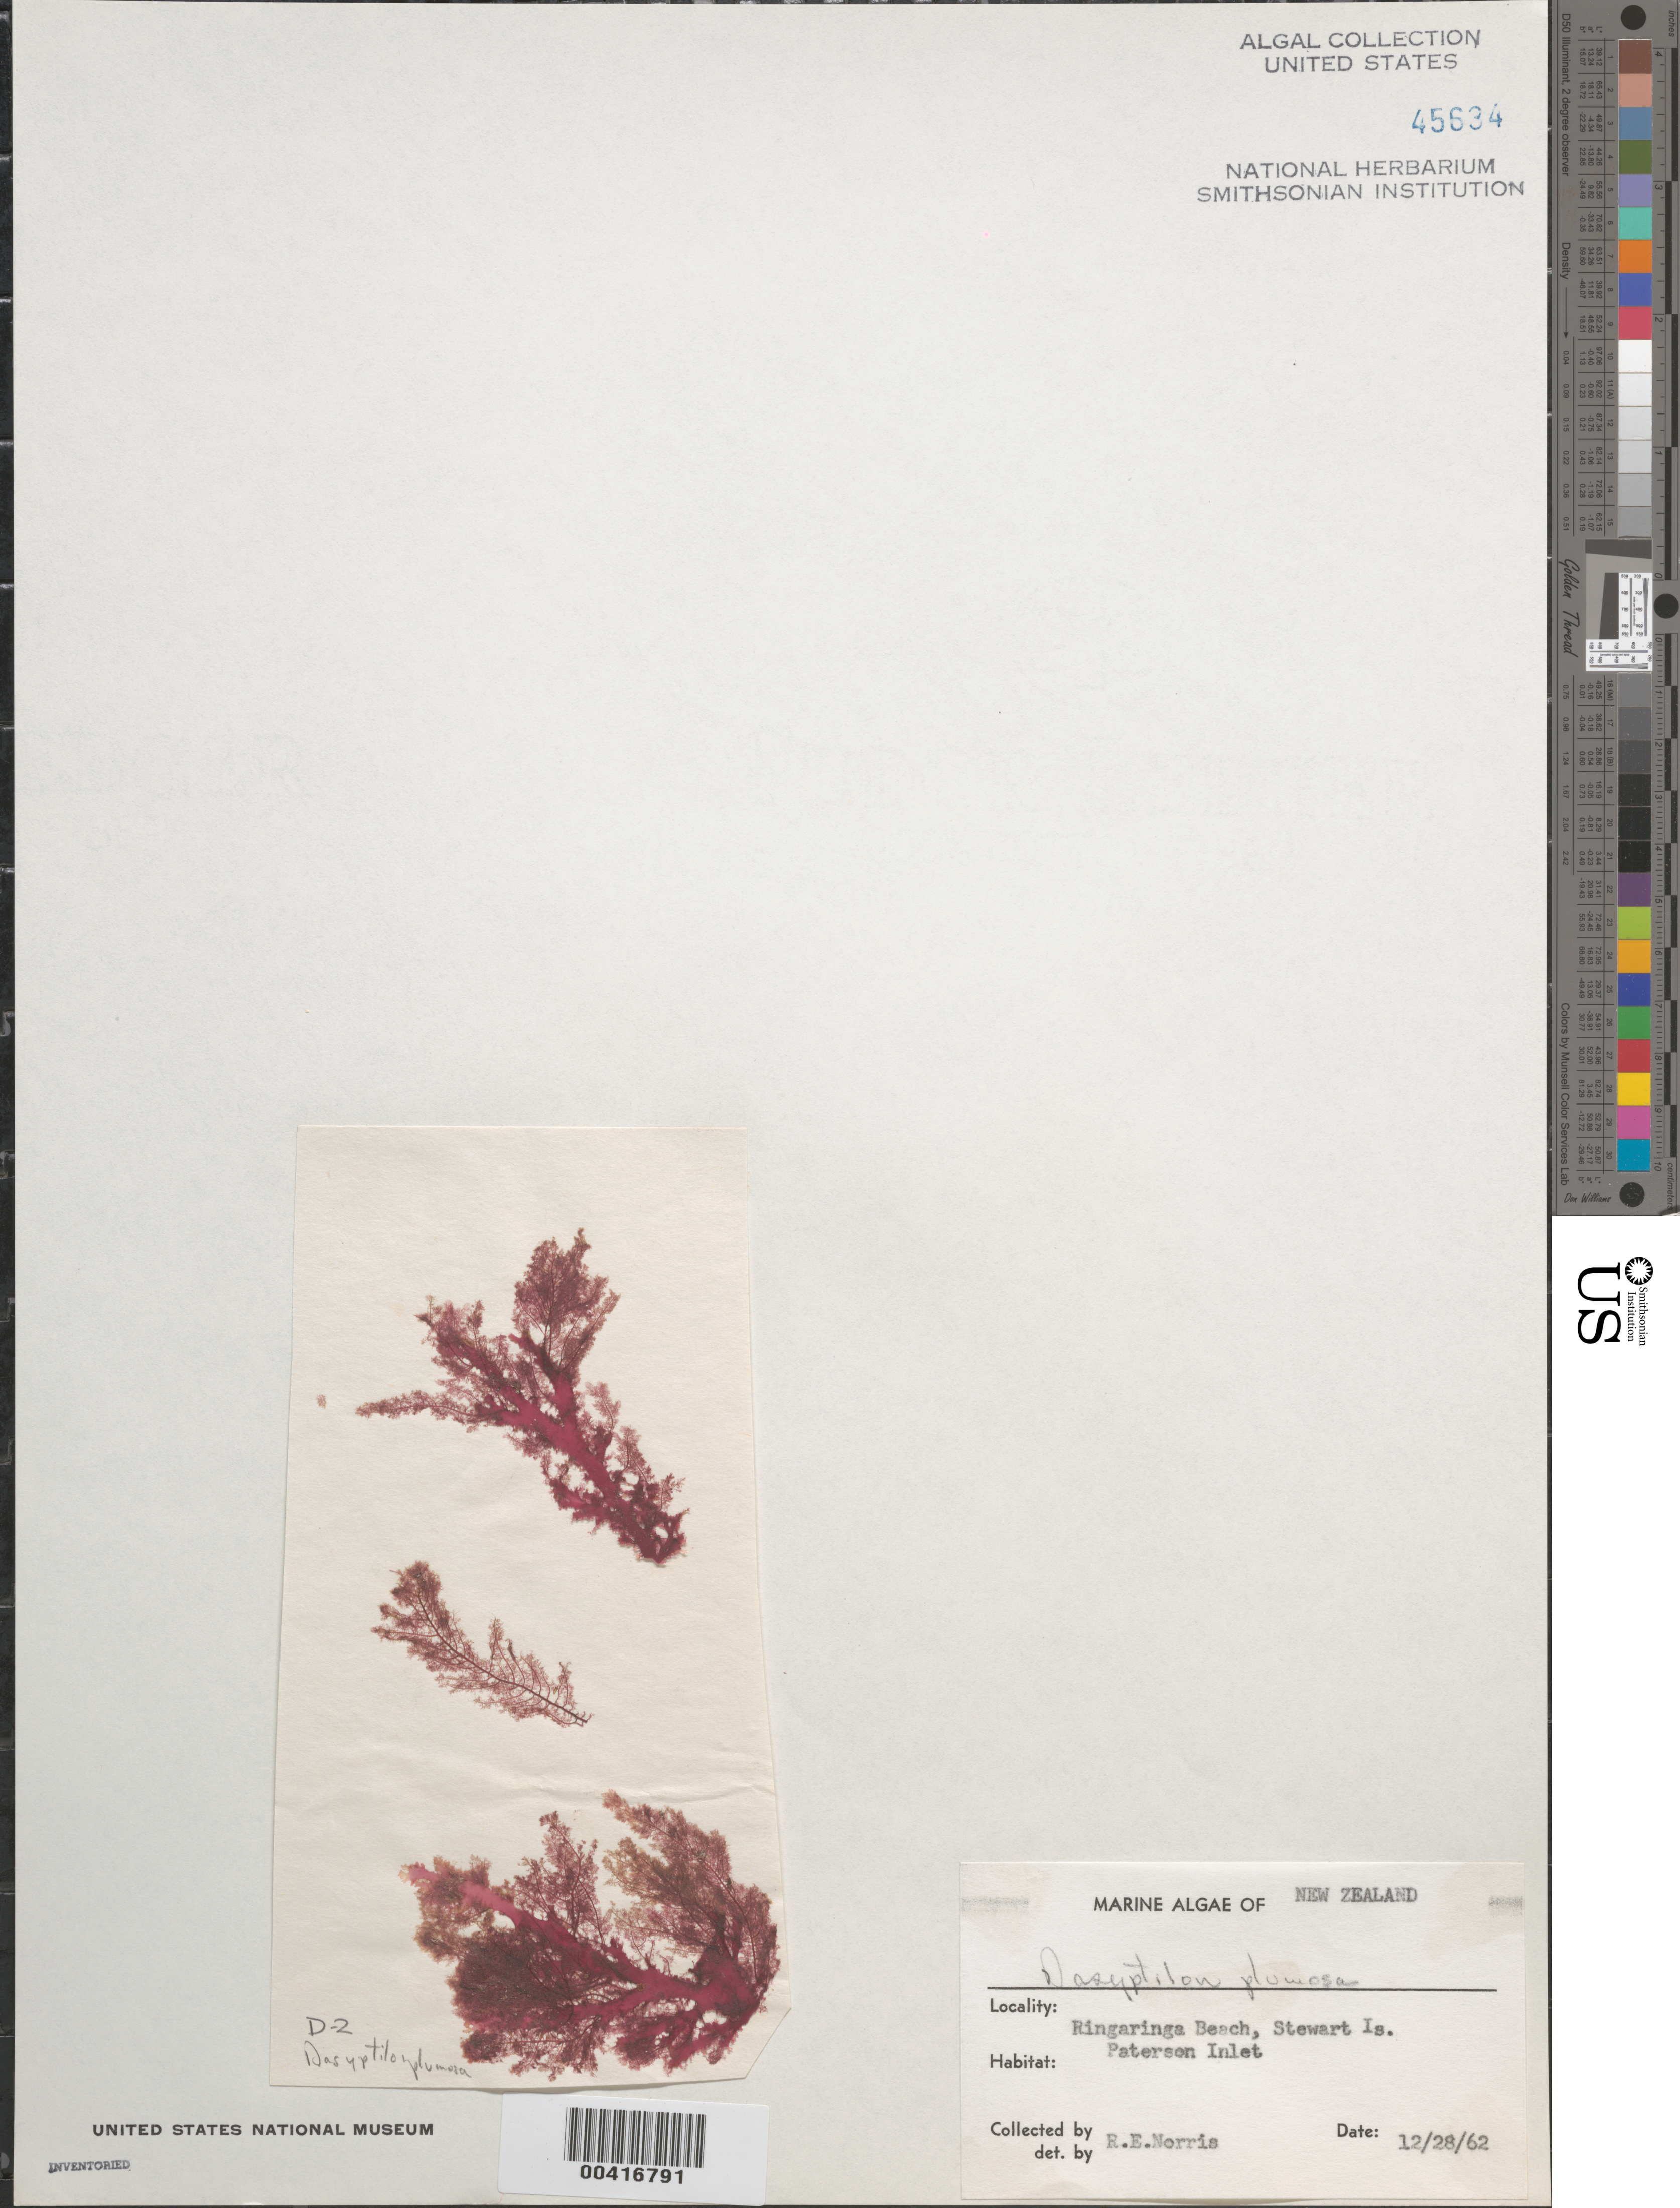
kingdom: Plantae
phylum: Rhodophyta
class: Florideophyceae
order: Ceramiales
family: Wrangeliaceae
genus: Dasyptilon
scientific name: Dasyptilon plumosa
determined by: Norris, R. E.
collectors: R. E. Norris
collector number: D-2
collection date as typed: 28 Dec 1962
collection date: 1962-12-28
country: New Zealand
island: Stewart Island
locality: Ringaringa Beach, Paterson Inlet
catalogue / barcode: US 45634